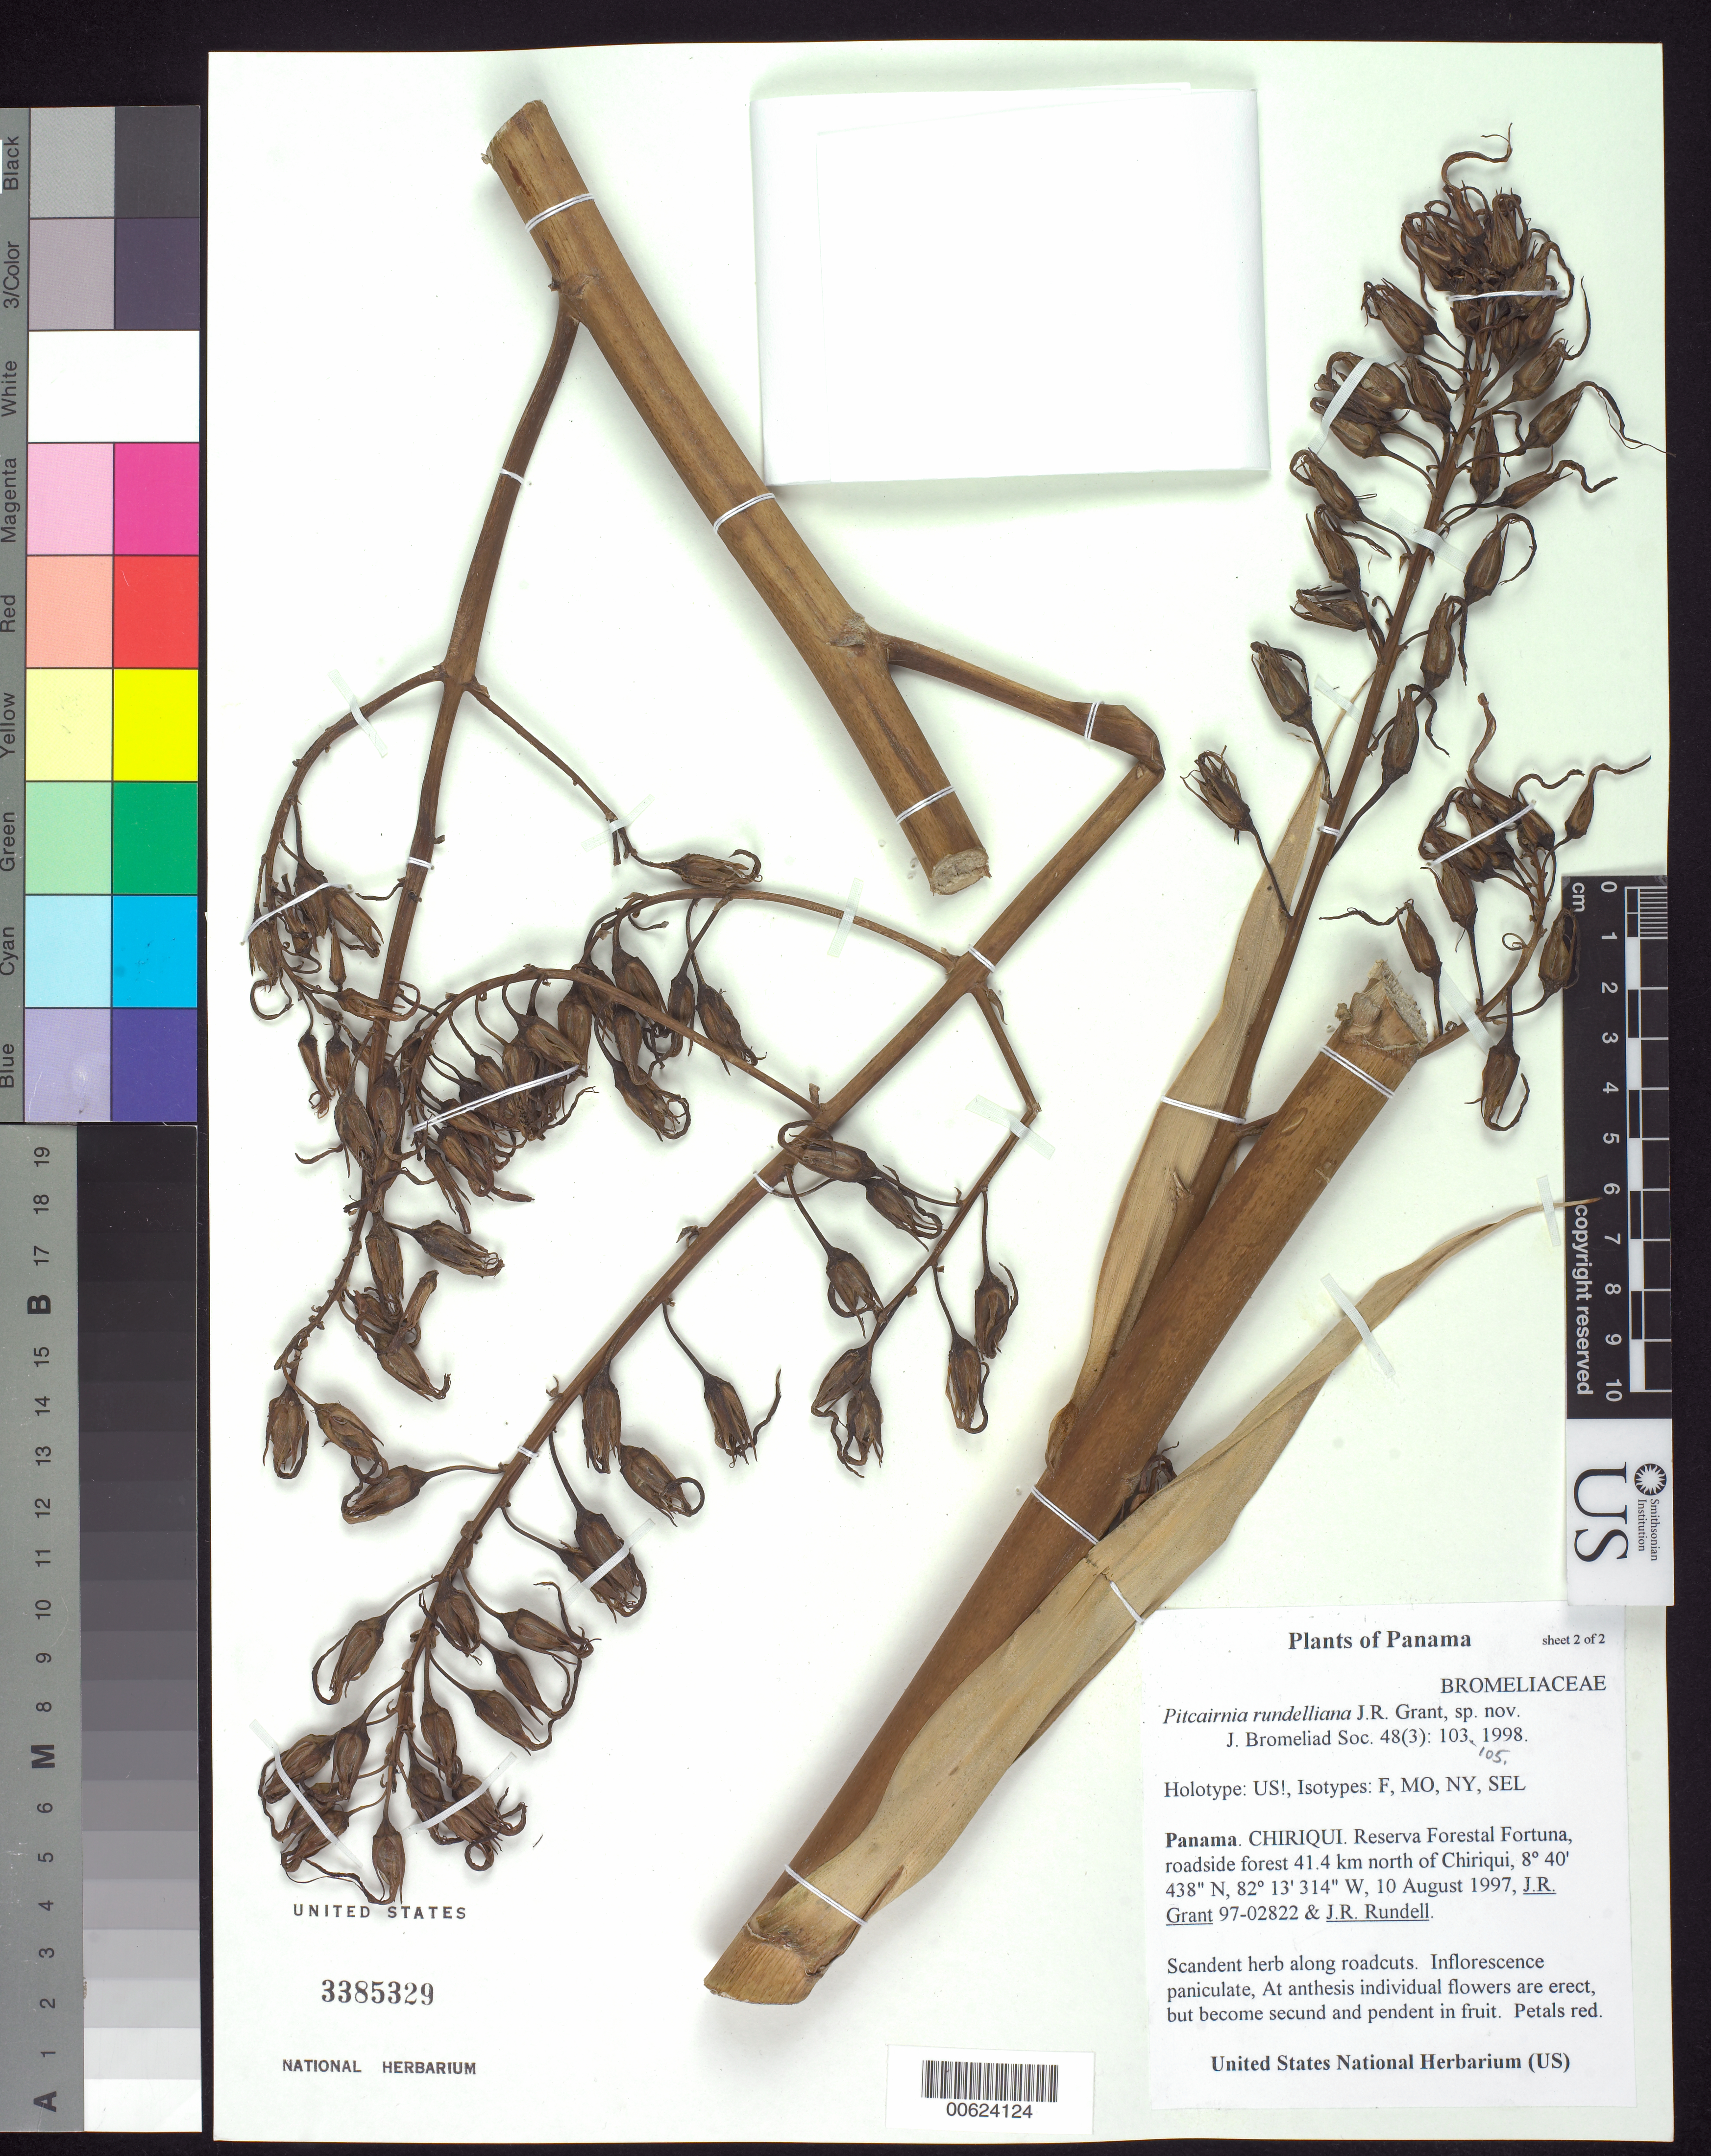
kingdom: Plantae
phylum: Tracheophyta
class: Liliopsida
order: Poales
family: Bromeliaceae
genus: Pitcairnia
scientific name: Pitcairnia rundelliana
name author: J.R. Grant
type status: Holotype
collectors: J. R. Grant & J. R. Rundell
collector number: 97-02822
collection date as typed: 10 Aug 1997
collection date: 1997-08-10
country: Panama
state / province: Chiriquí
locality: Reserva Forestal Fortuna, 41.4 km N of Chiriqui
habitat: roadside forest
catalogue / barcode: US 3385329